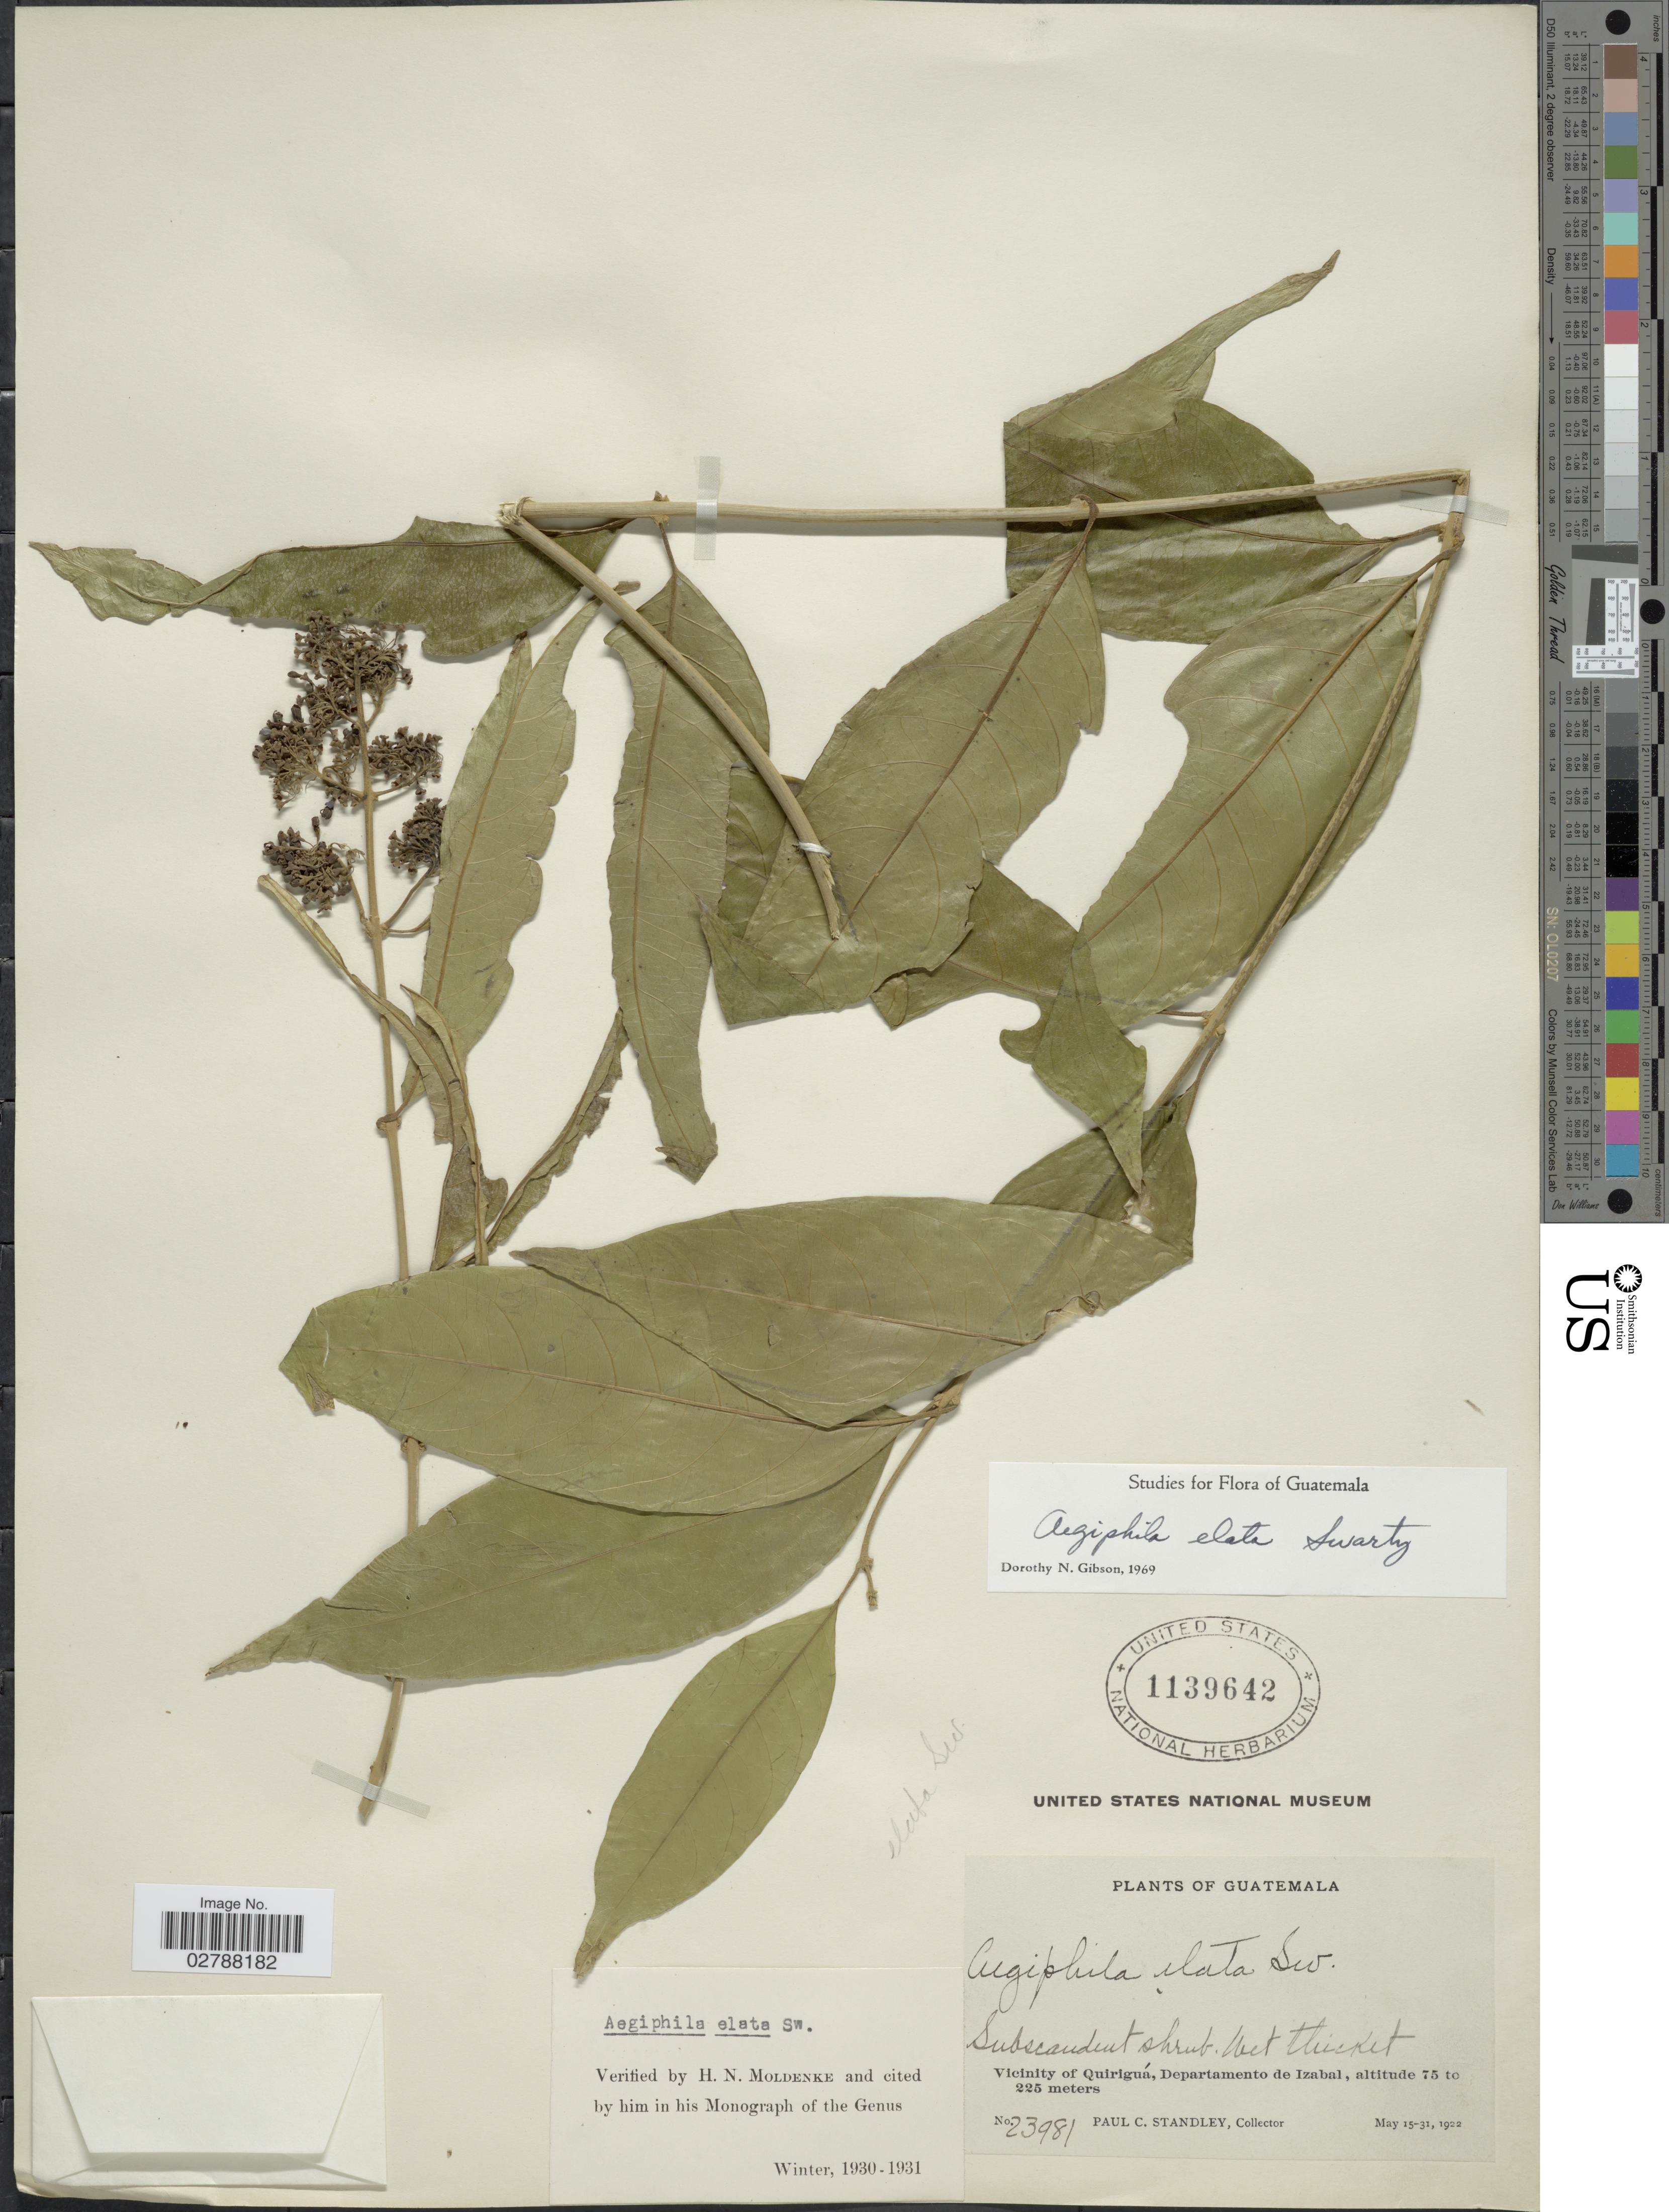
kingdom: Plantae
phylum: Tracheophyta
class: Magnoliopsida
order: Lamiales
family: Lamiaceae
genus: Aegiphila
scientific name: Aegiphila elata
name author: Sw.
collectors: P. C. Standley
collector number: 23981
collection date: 1922-05-15/1922-05-31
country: Guatemala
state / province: Izabal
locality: Vicinity of Quiriguá, Departamento de Izabal.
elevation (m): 75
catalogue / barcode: US 1139642